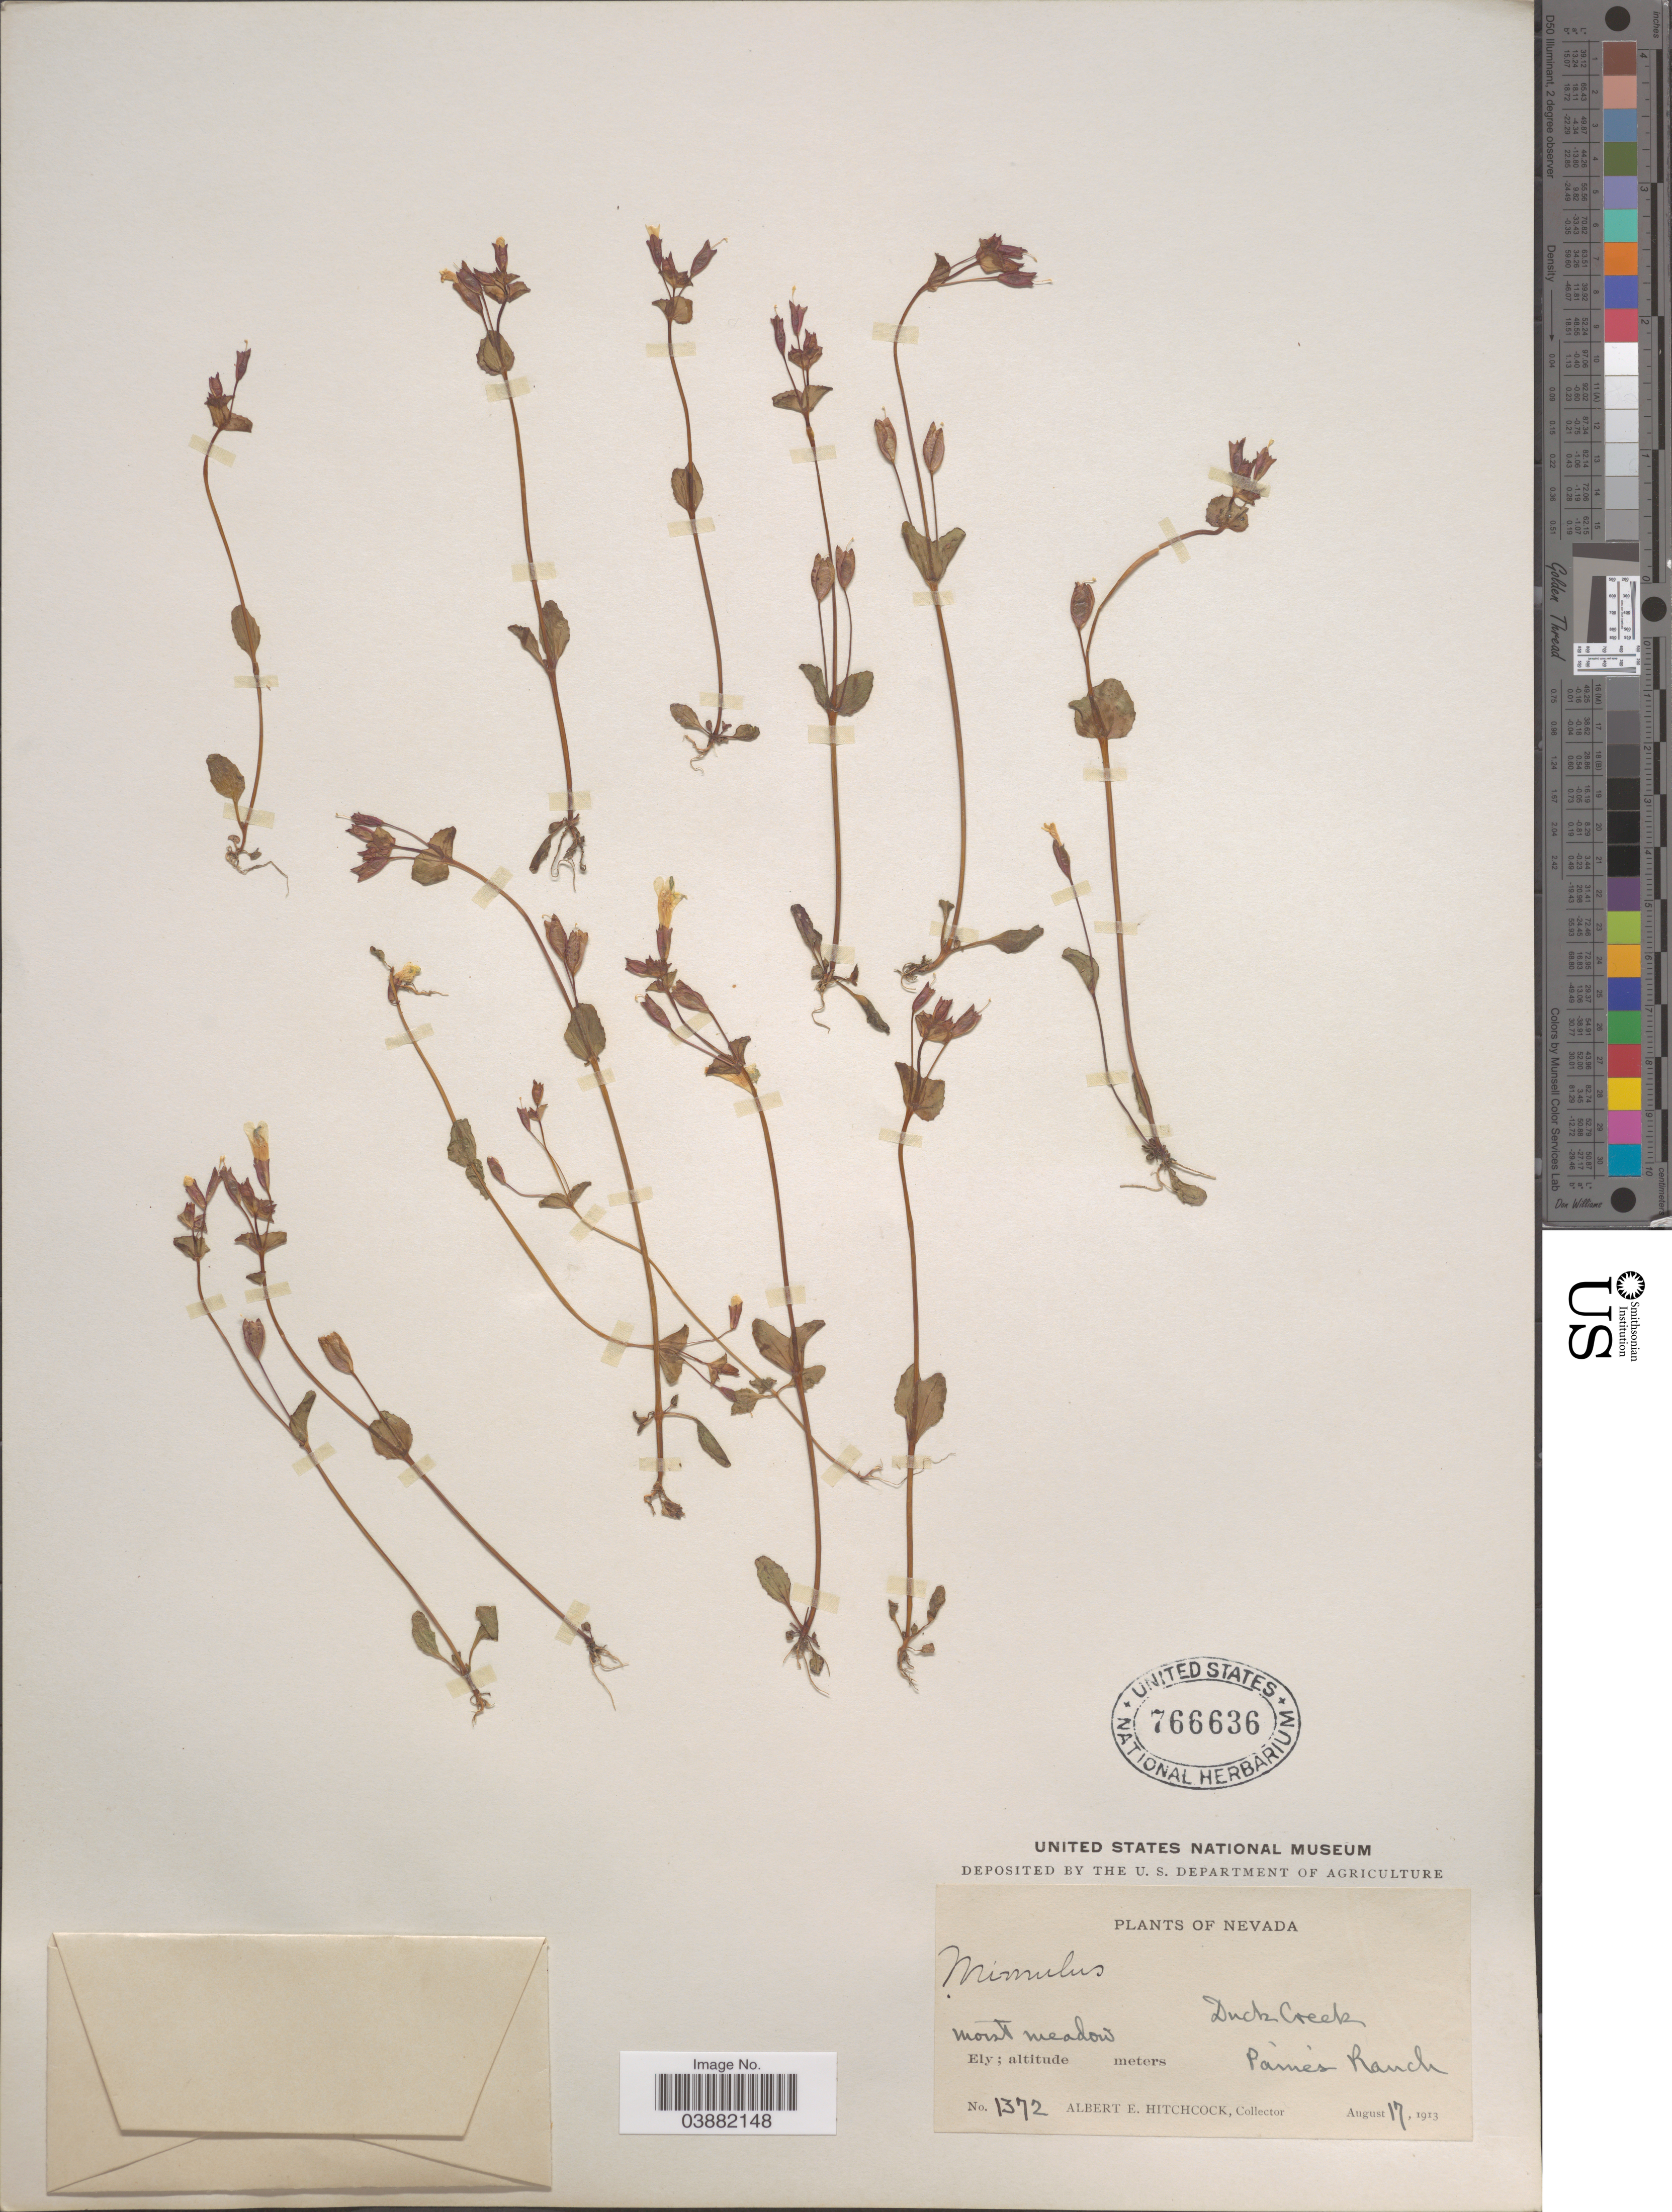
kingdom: Plantae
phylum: Tracheophyta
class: Magnoliopsida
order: Lamiales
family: Phrymaceae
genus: Mimulus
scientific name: Mimulus microphyllus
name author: Benth.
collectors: A. Hitchcock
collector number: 1372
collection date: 1913-08-17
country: United States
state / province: Nevada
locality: Duck Creek. Ely. Paines Ranch.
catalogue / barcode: US 766636